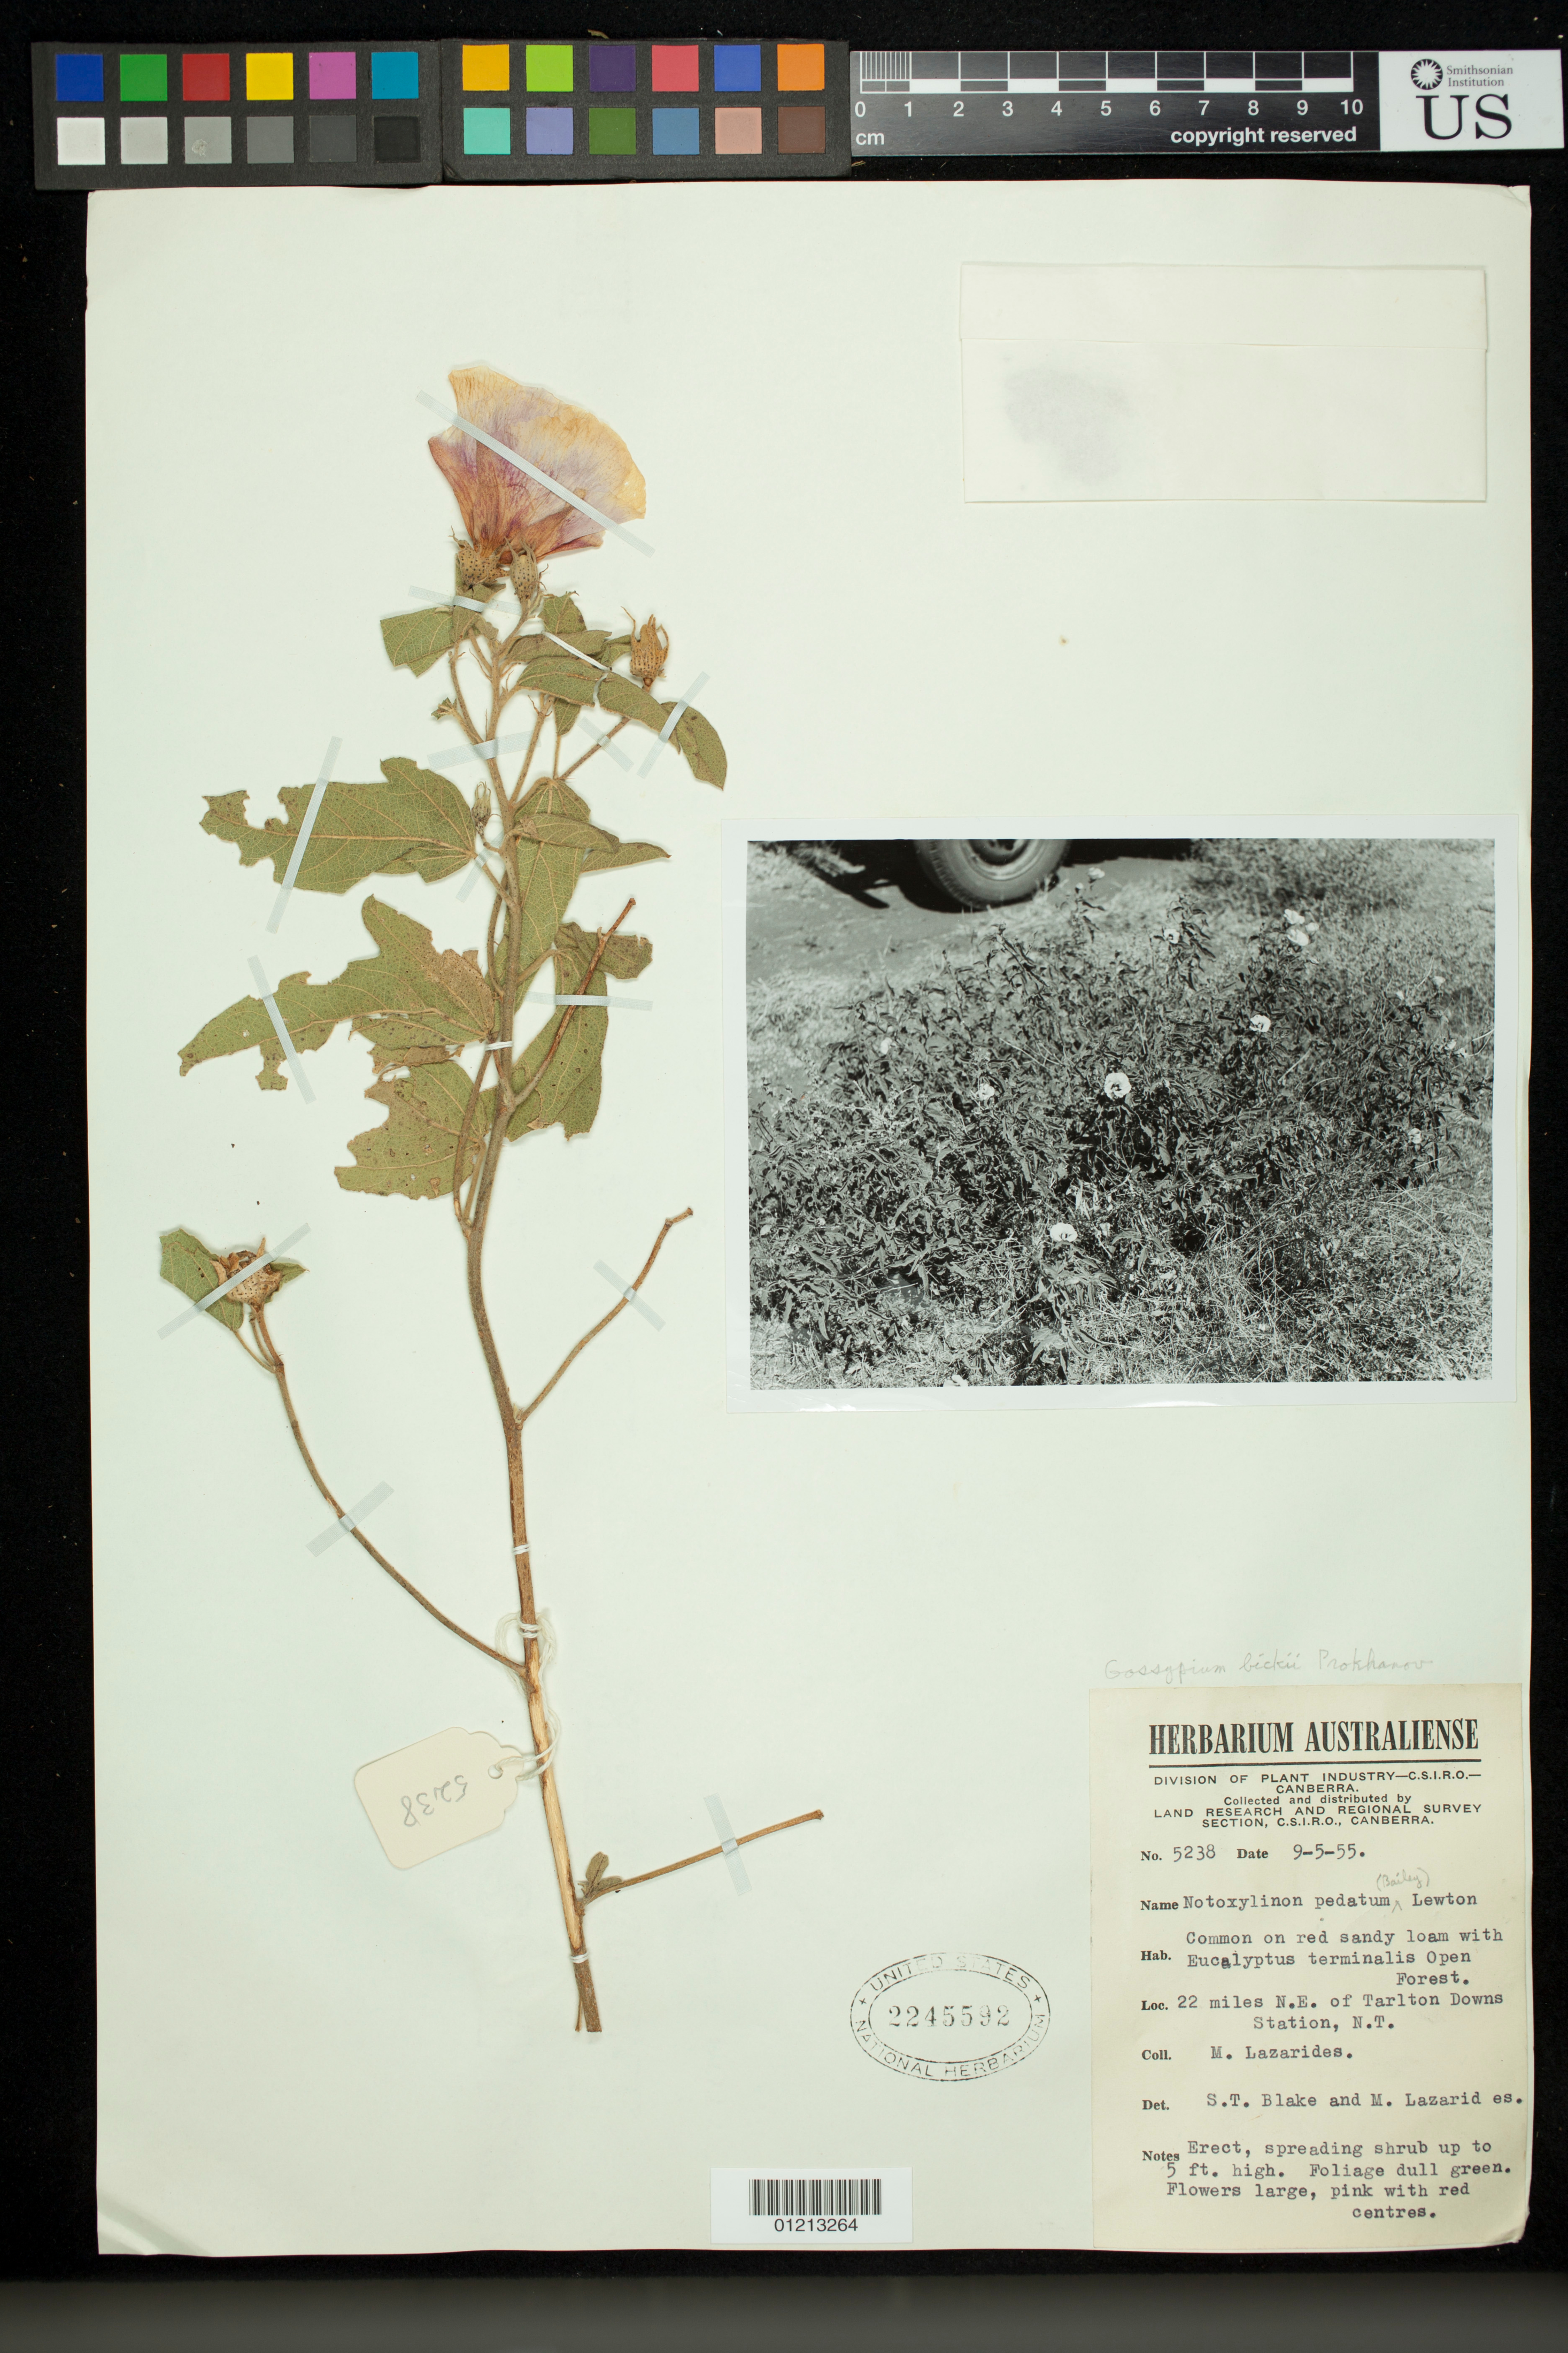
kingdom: Plantae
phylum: Tracheophyta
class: Magnoliopsida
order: Malvales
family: Malvaceae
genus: Gossypium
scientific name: Gossypium bickii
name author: Raf.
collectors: M. Lazarides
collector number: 5238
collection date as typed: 05 Sep 1955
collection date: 1955-09-05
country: Australia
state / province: Northern Territory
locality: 22 miles N.E. of Tarlton Downs Station, N.T.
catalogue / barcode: US 2245592